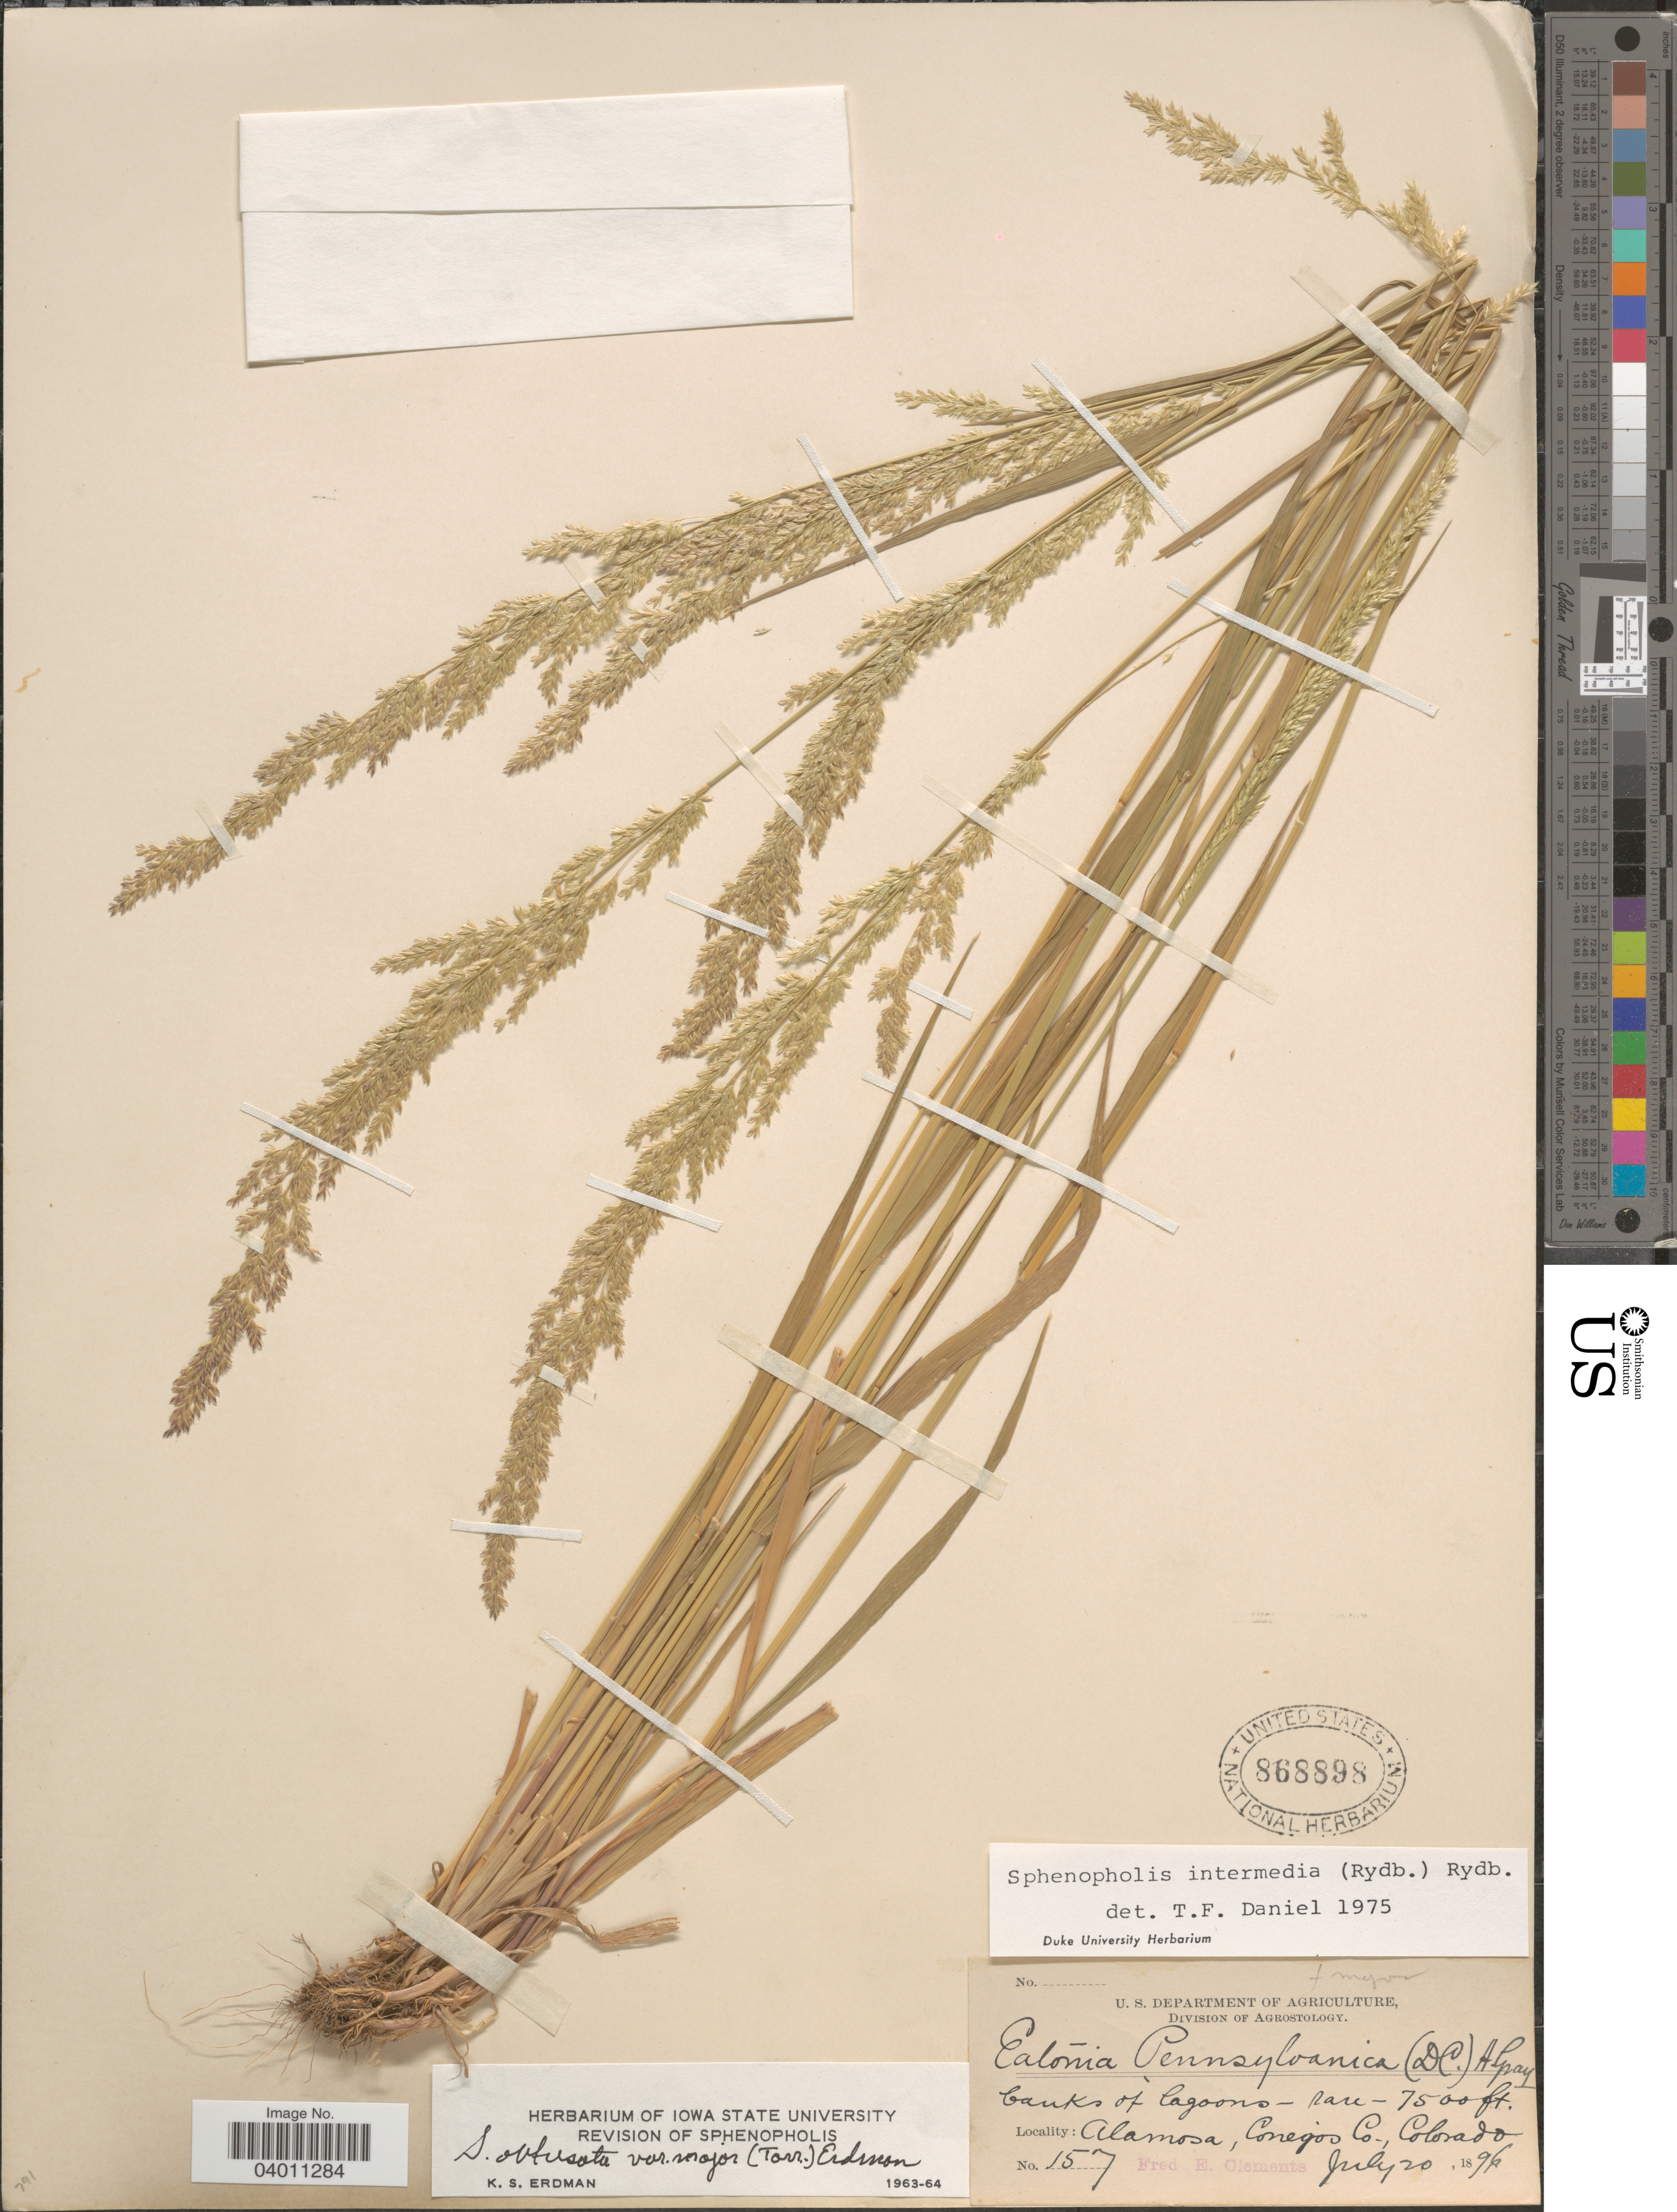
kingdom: Plantae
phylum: Tracheophyta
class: Liliopsida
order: Poales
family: Poaceae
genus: Sphenopholis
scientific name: Sphenopholis intermedia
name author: (Rydb.) Rydb.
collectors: F. E. Clements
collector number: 157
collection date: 1896-07-20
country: United States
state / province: Colorado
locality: Banks of lagoons. Alamosa, Conegos Co.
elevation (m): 2286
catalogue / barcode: US 868898